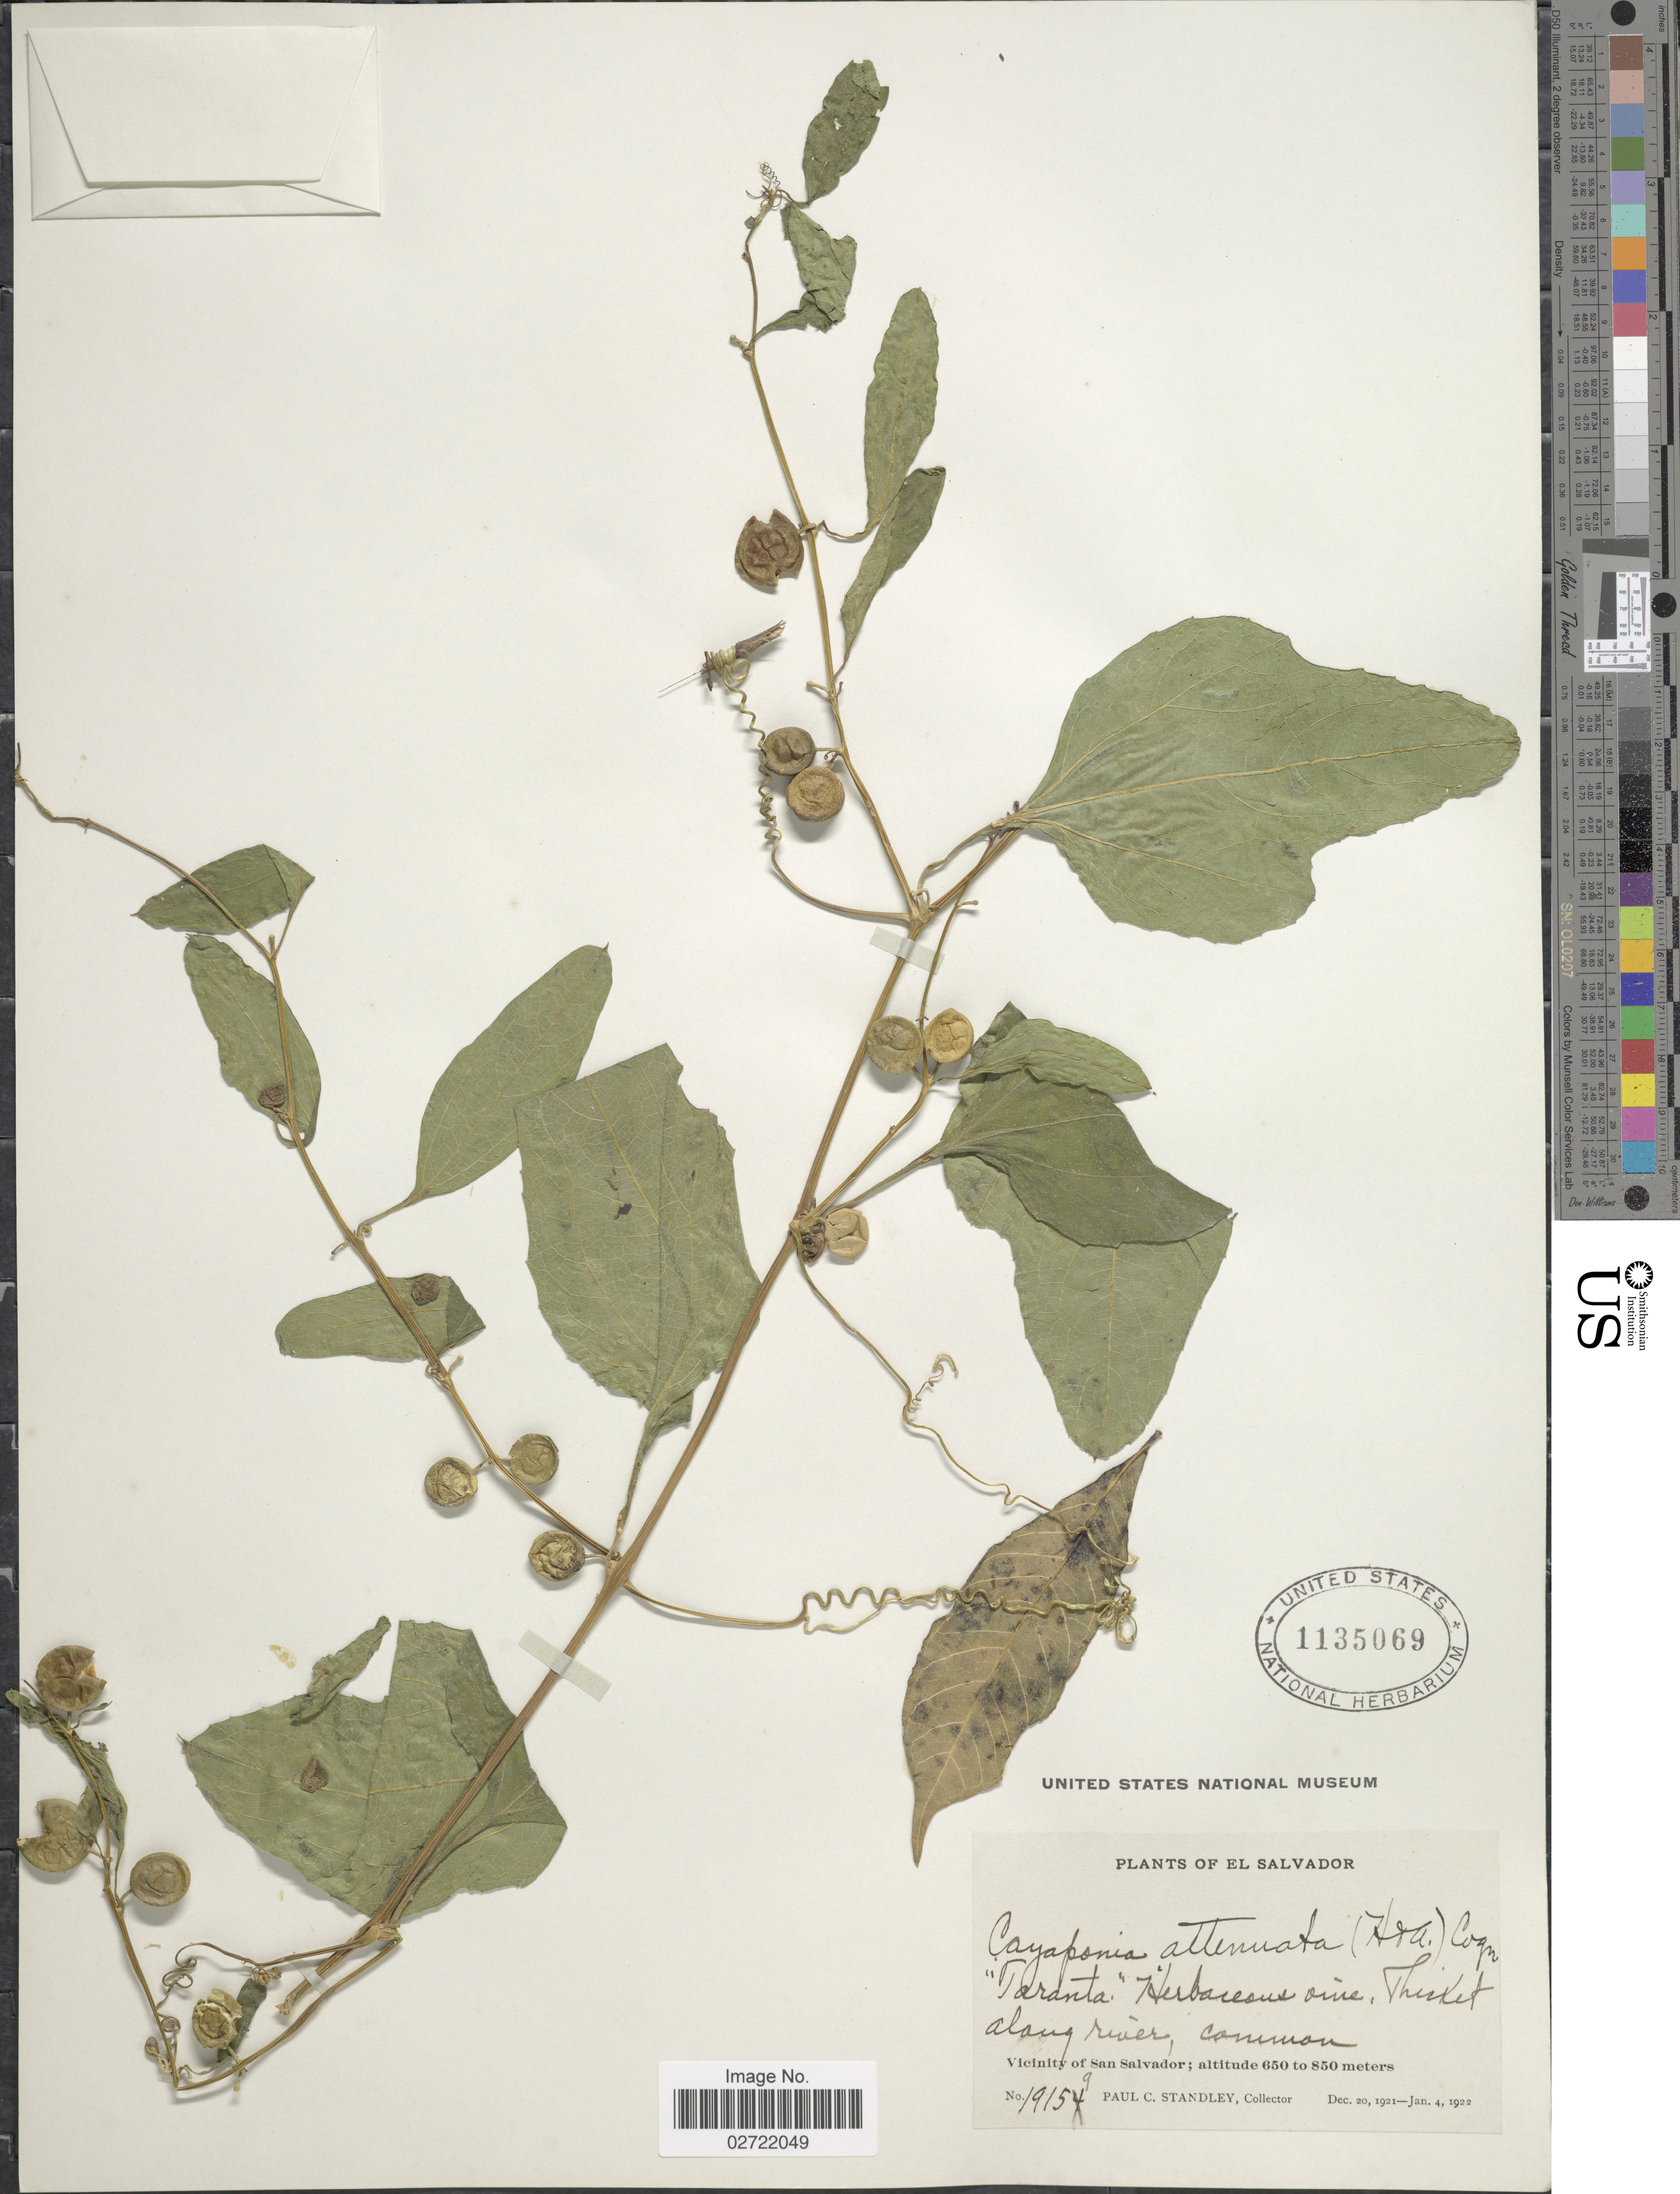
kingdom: Plantae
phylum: Tracheophyta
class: Magnoliopsida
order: Cucurbitales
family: Cucurbitaceae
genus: Cayaponia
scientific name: Cayaponia attenuata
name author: (Hook. & Arn.) Cogn.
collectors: P. C. Standley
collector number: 19159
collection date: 1921-12-20/1922-01-04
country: El Salvador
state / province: San Salvador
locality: Thicket along river, common, Vicinity of San Salvador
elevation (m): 650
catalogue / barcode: US 1135069